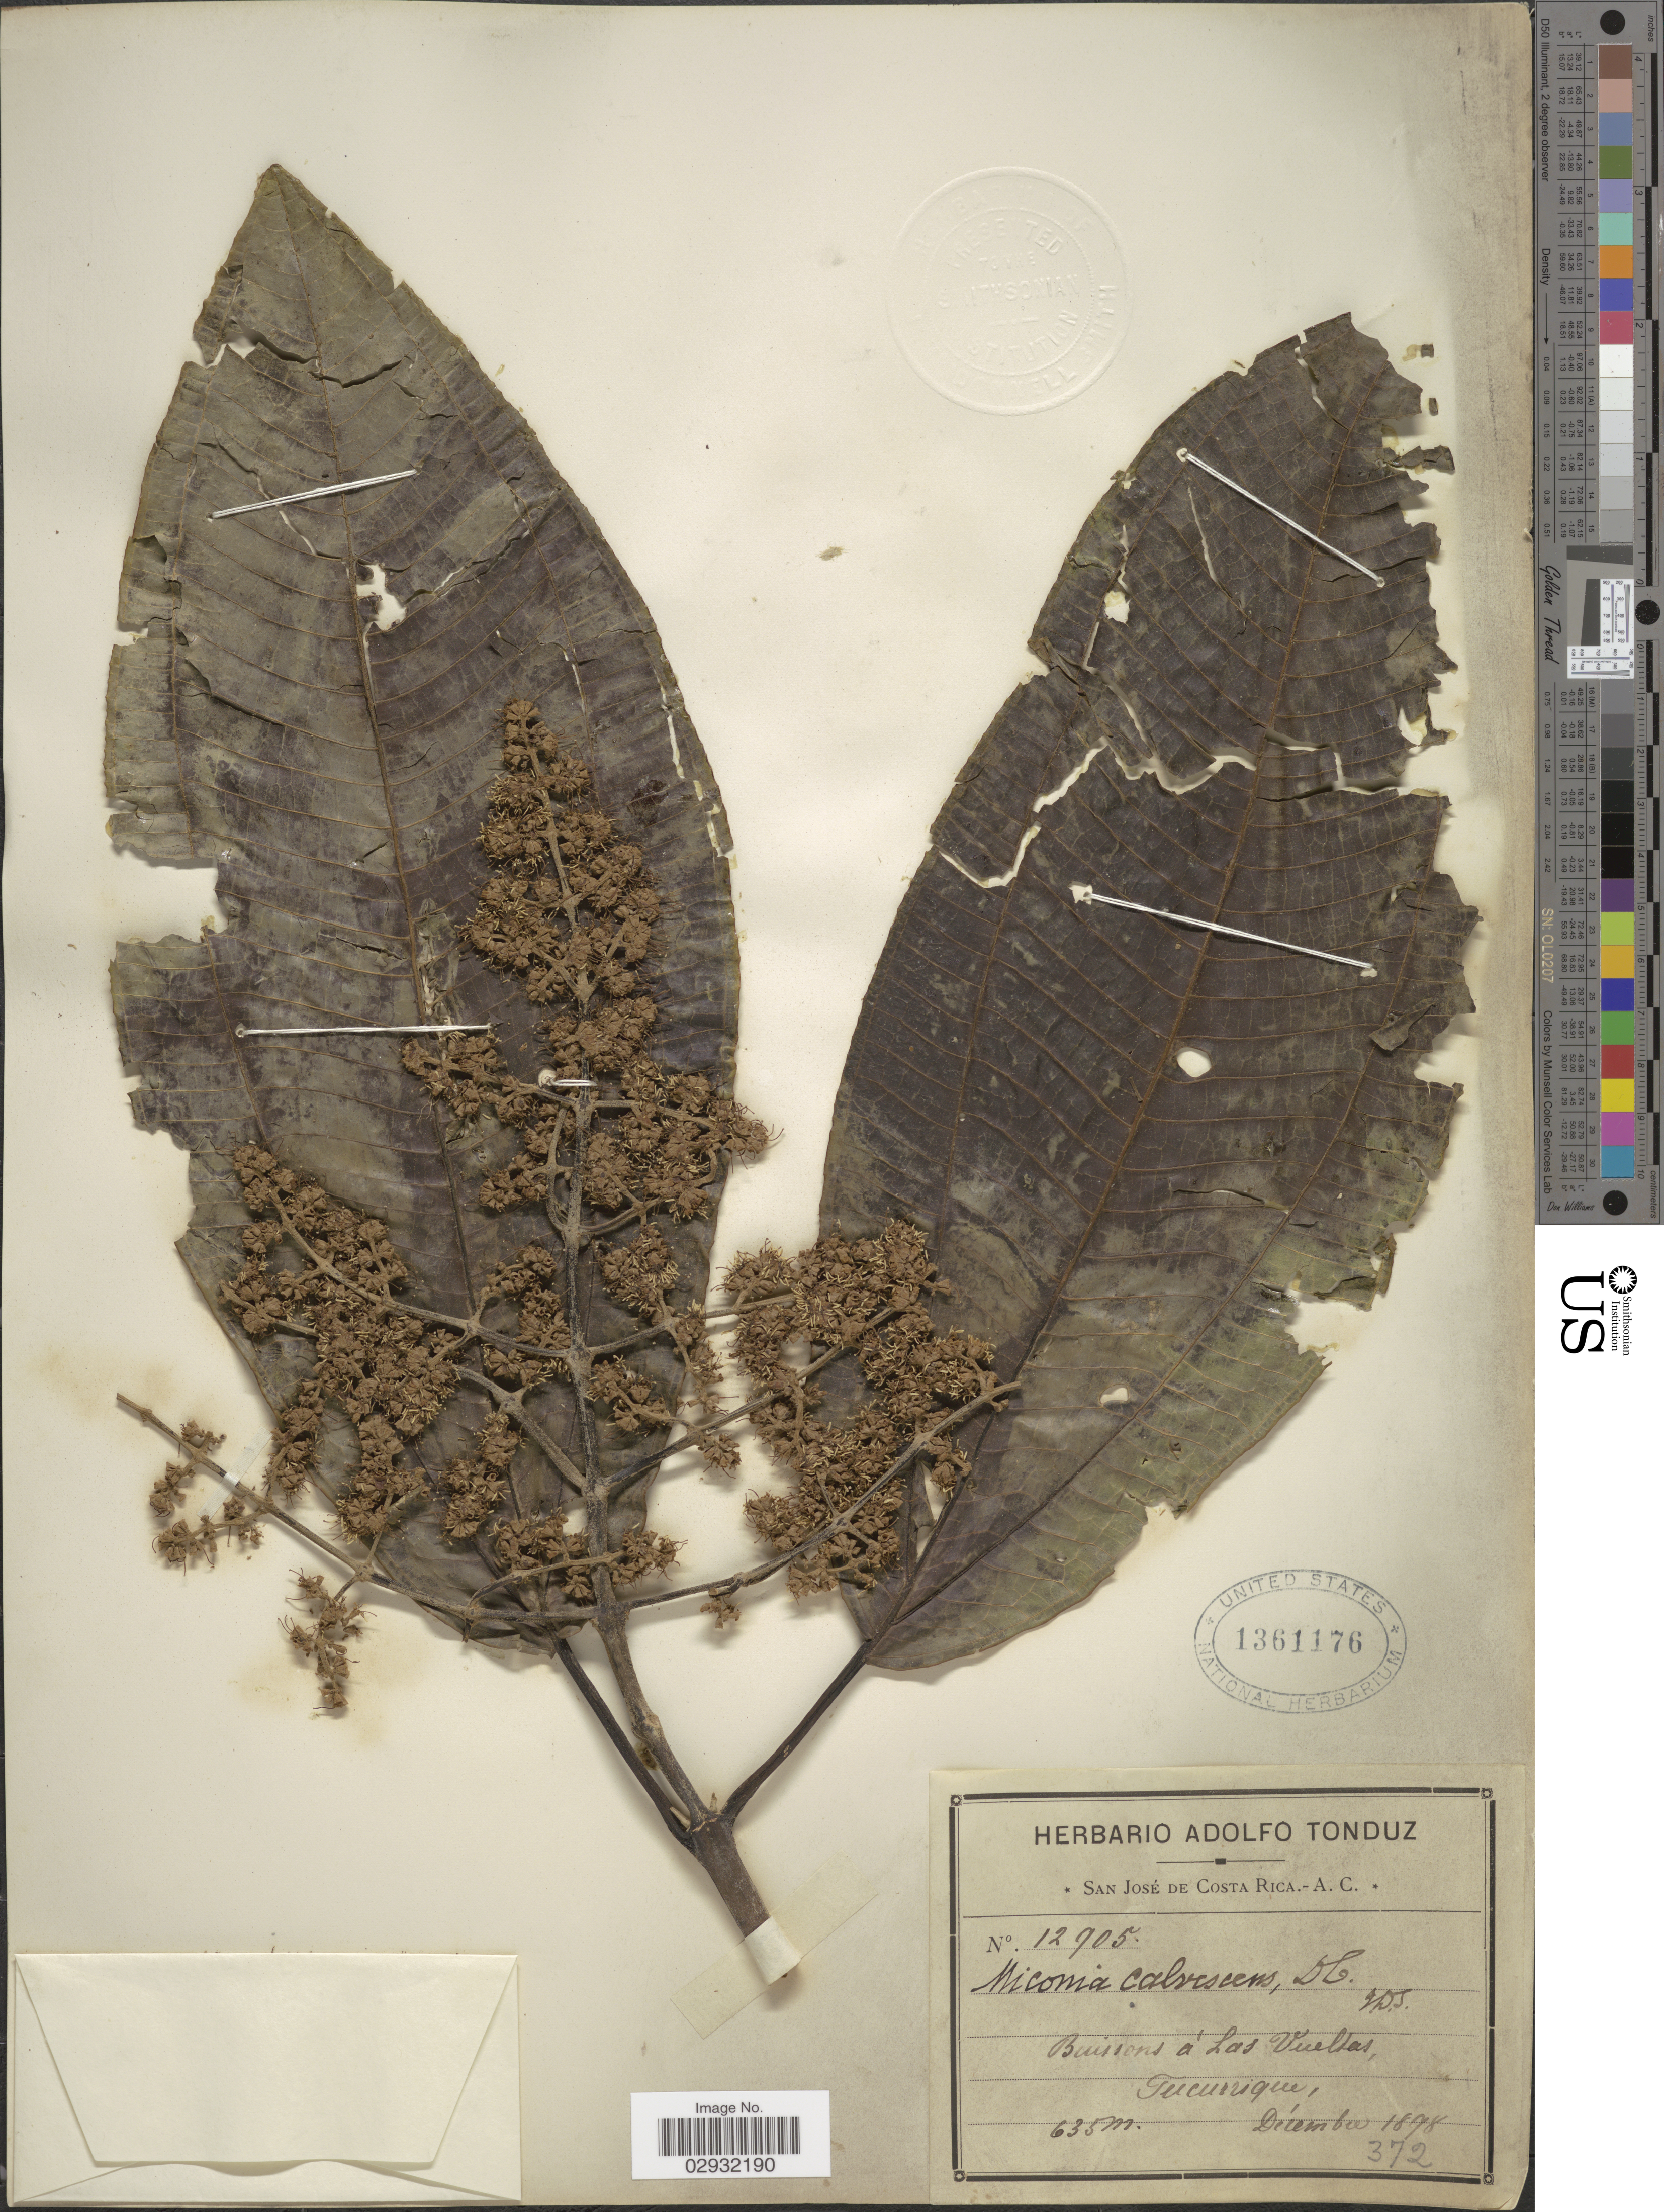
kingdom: Plantae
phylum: Tracheophyta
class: Magnoliopsida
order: Myrtales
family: Melastomataceae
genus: Miconia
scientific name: Miconia calvescens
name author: DC.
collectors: ex Herb. Adolfo Tonduz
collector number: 12905/372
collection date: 1898-12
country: Costa Rica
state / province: San José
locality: Buissons á Las Vueltasm Tucurique.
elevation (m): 635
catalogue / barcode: US 1361176